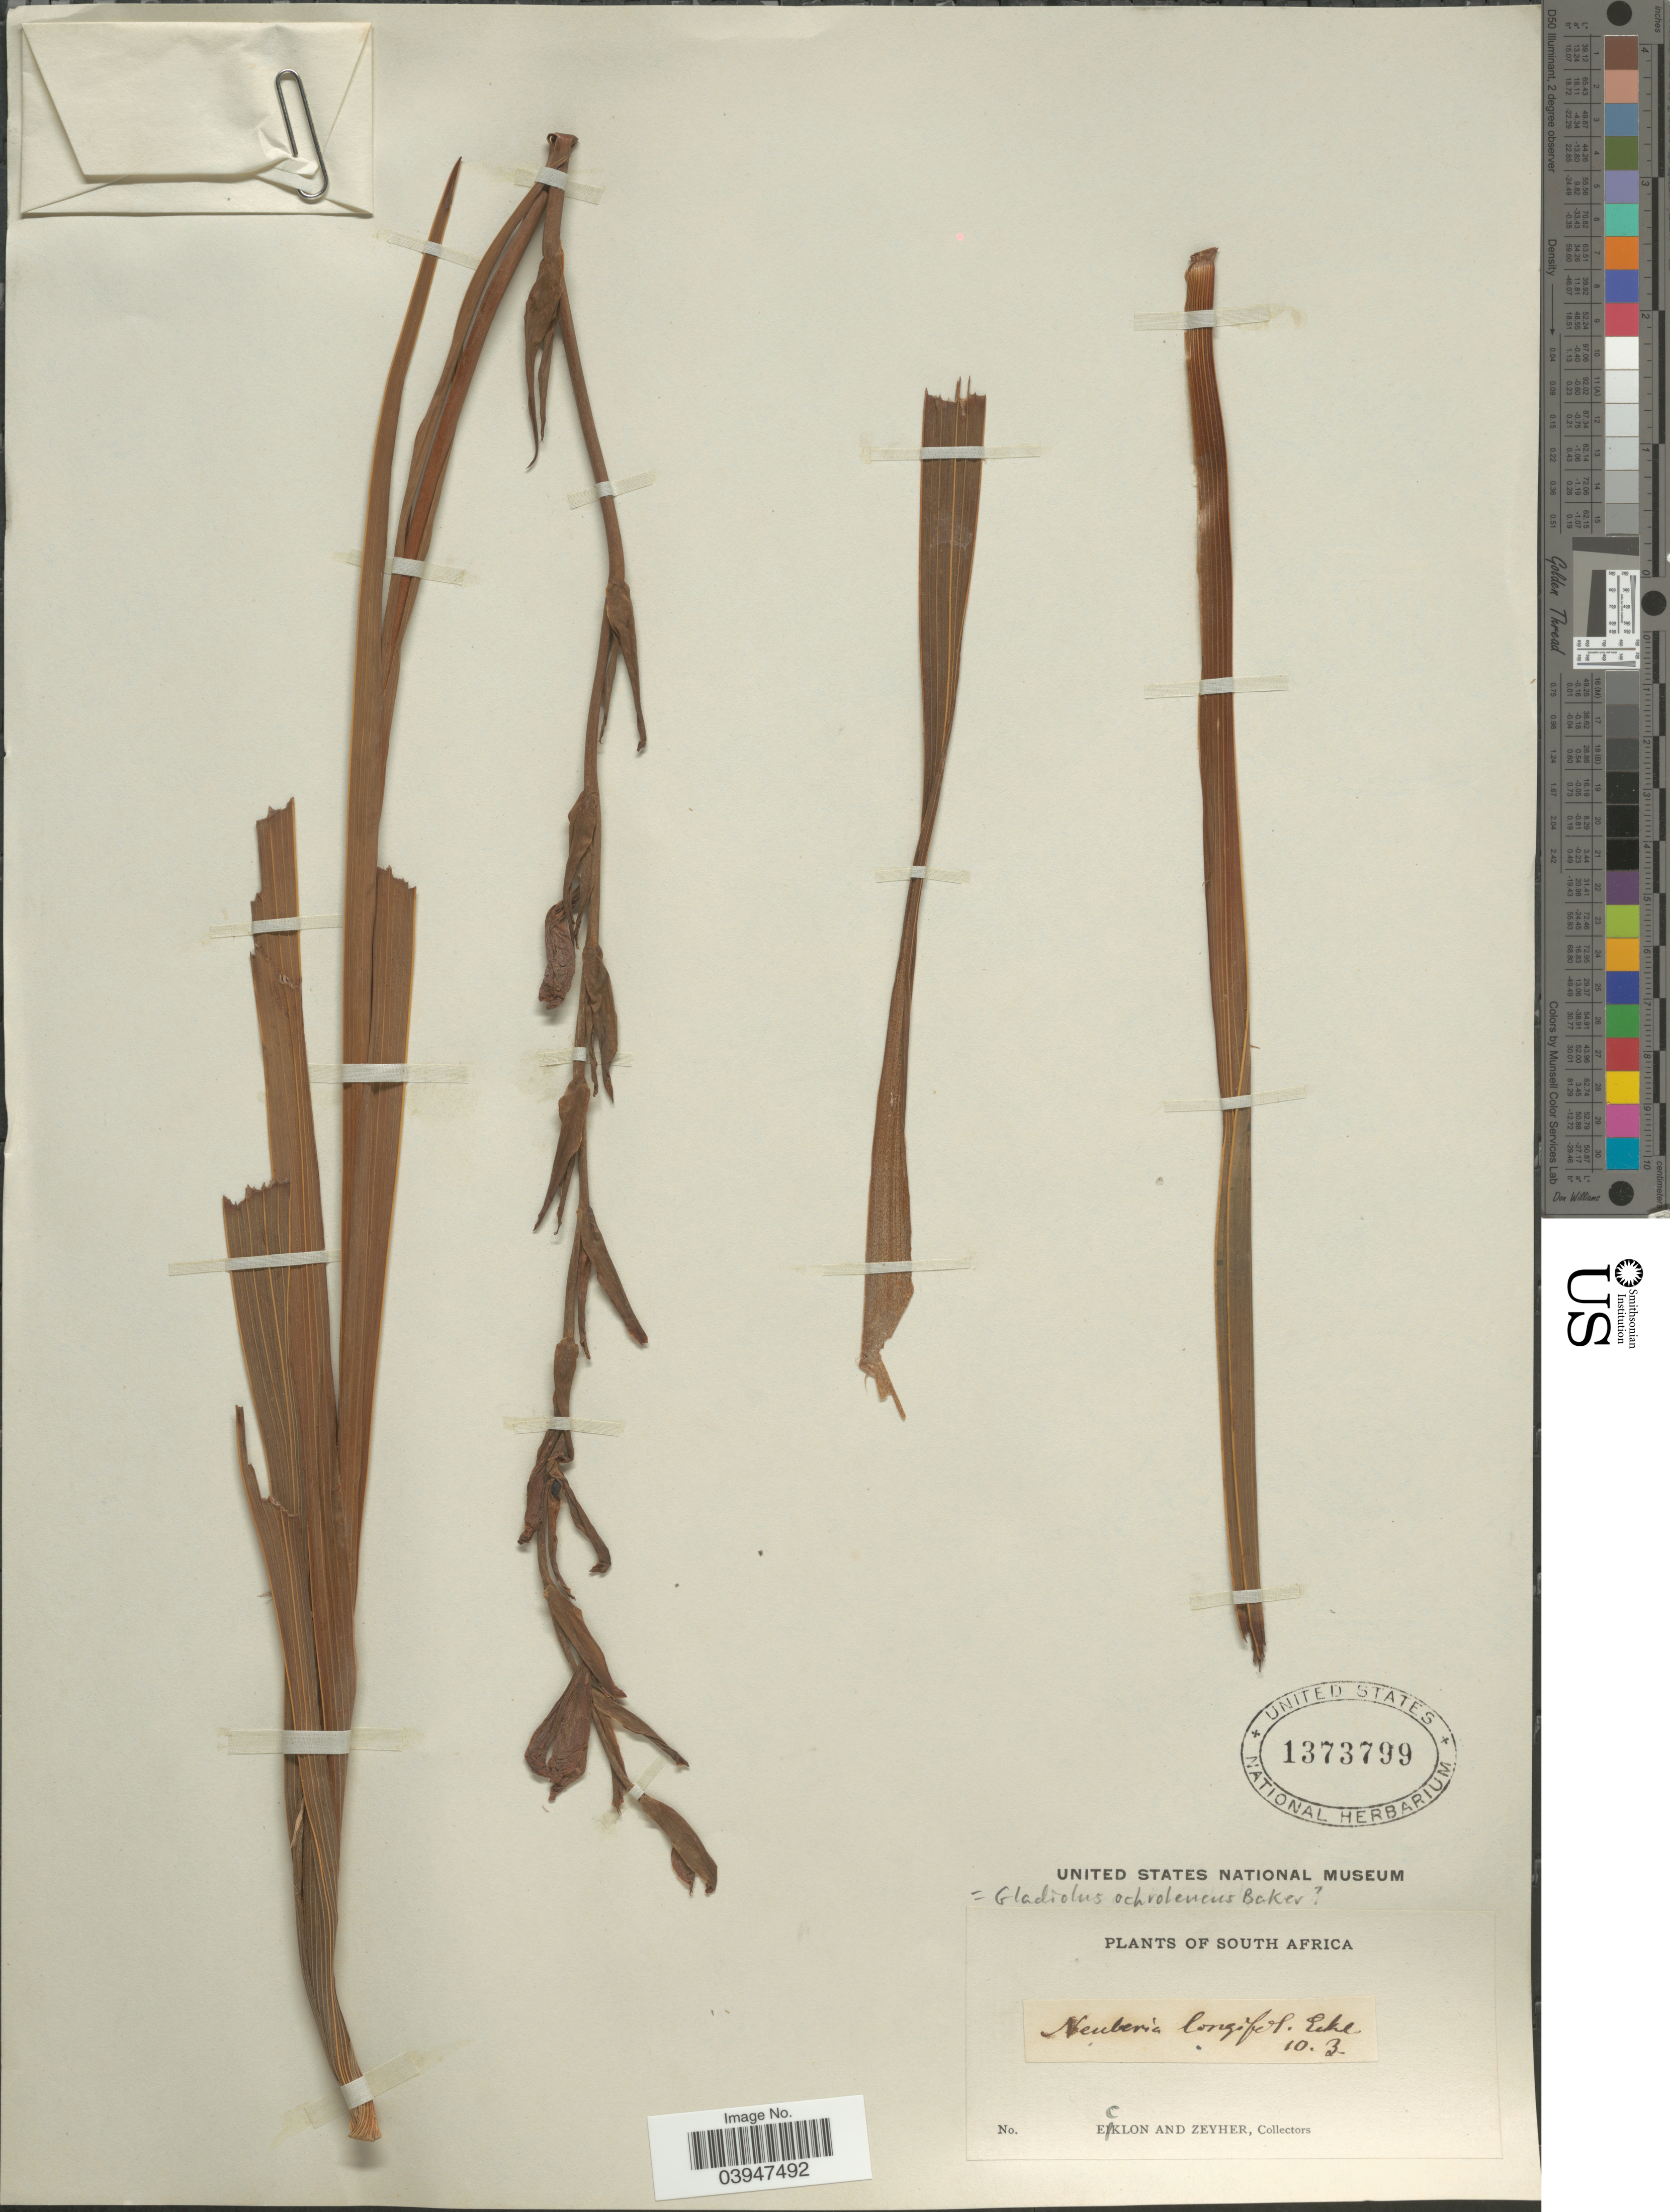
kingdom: Plantae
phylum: Tracheophyta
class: Liliopsida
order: Asparagales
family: Iridaceae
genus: Gladiolus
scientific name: Gladiolus ochroleucus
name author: Baker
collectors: -. Ecklon & -. Zeyher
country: South Africa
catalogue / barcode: US 1373799